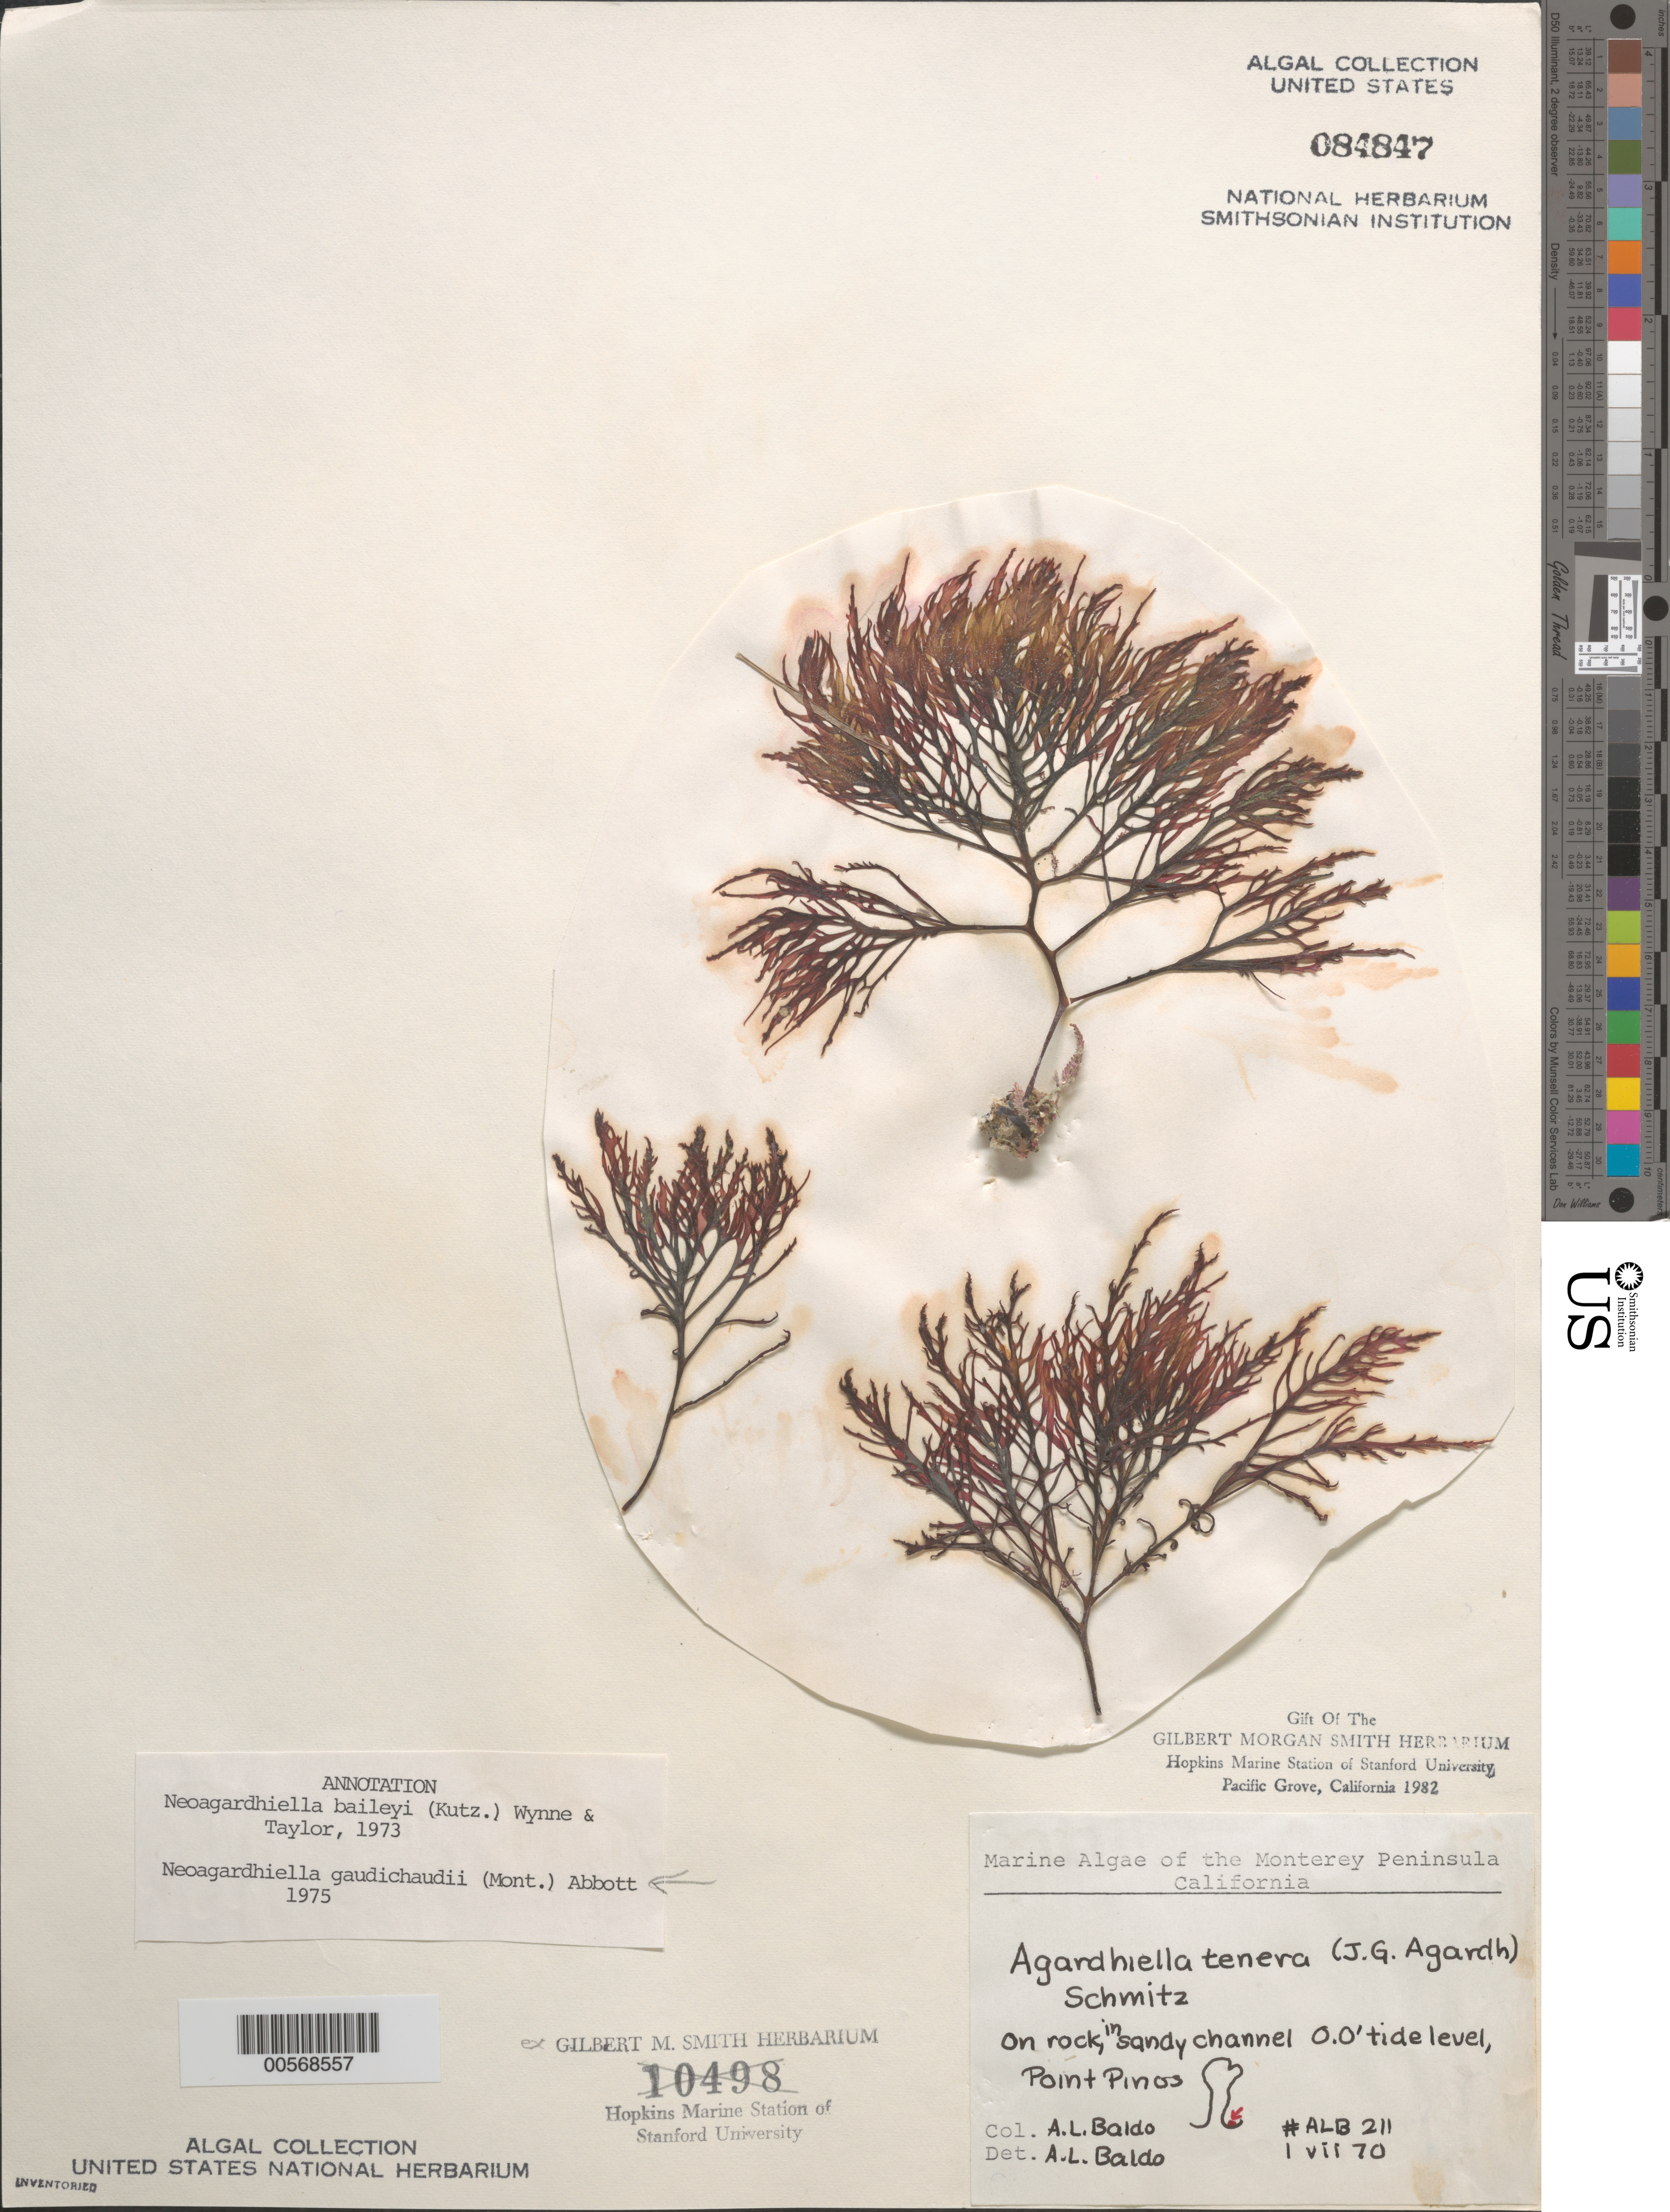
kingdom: Plantae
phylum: Rhodophyta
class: Florideophyceae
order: Gigartinales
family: Solieriaceae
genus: Sarcodiotheca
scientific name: Sarcodiotheca gaudichaudii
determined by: Algae name updating Project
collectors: A. Baldo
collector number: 211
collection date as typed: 01 Jul 1970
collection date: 1970-07-01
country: United States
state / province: California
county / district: Monterey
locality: Point Pinos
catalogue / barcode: US 84847